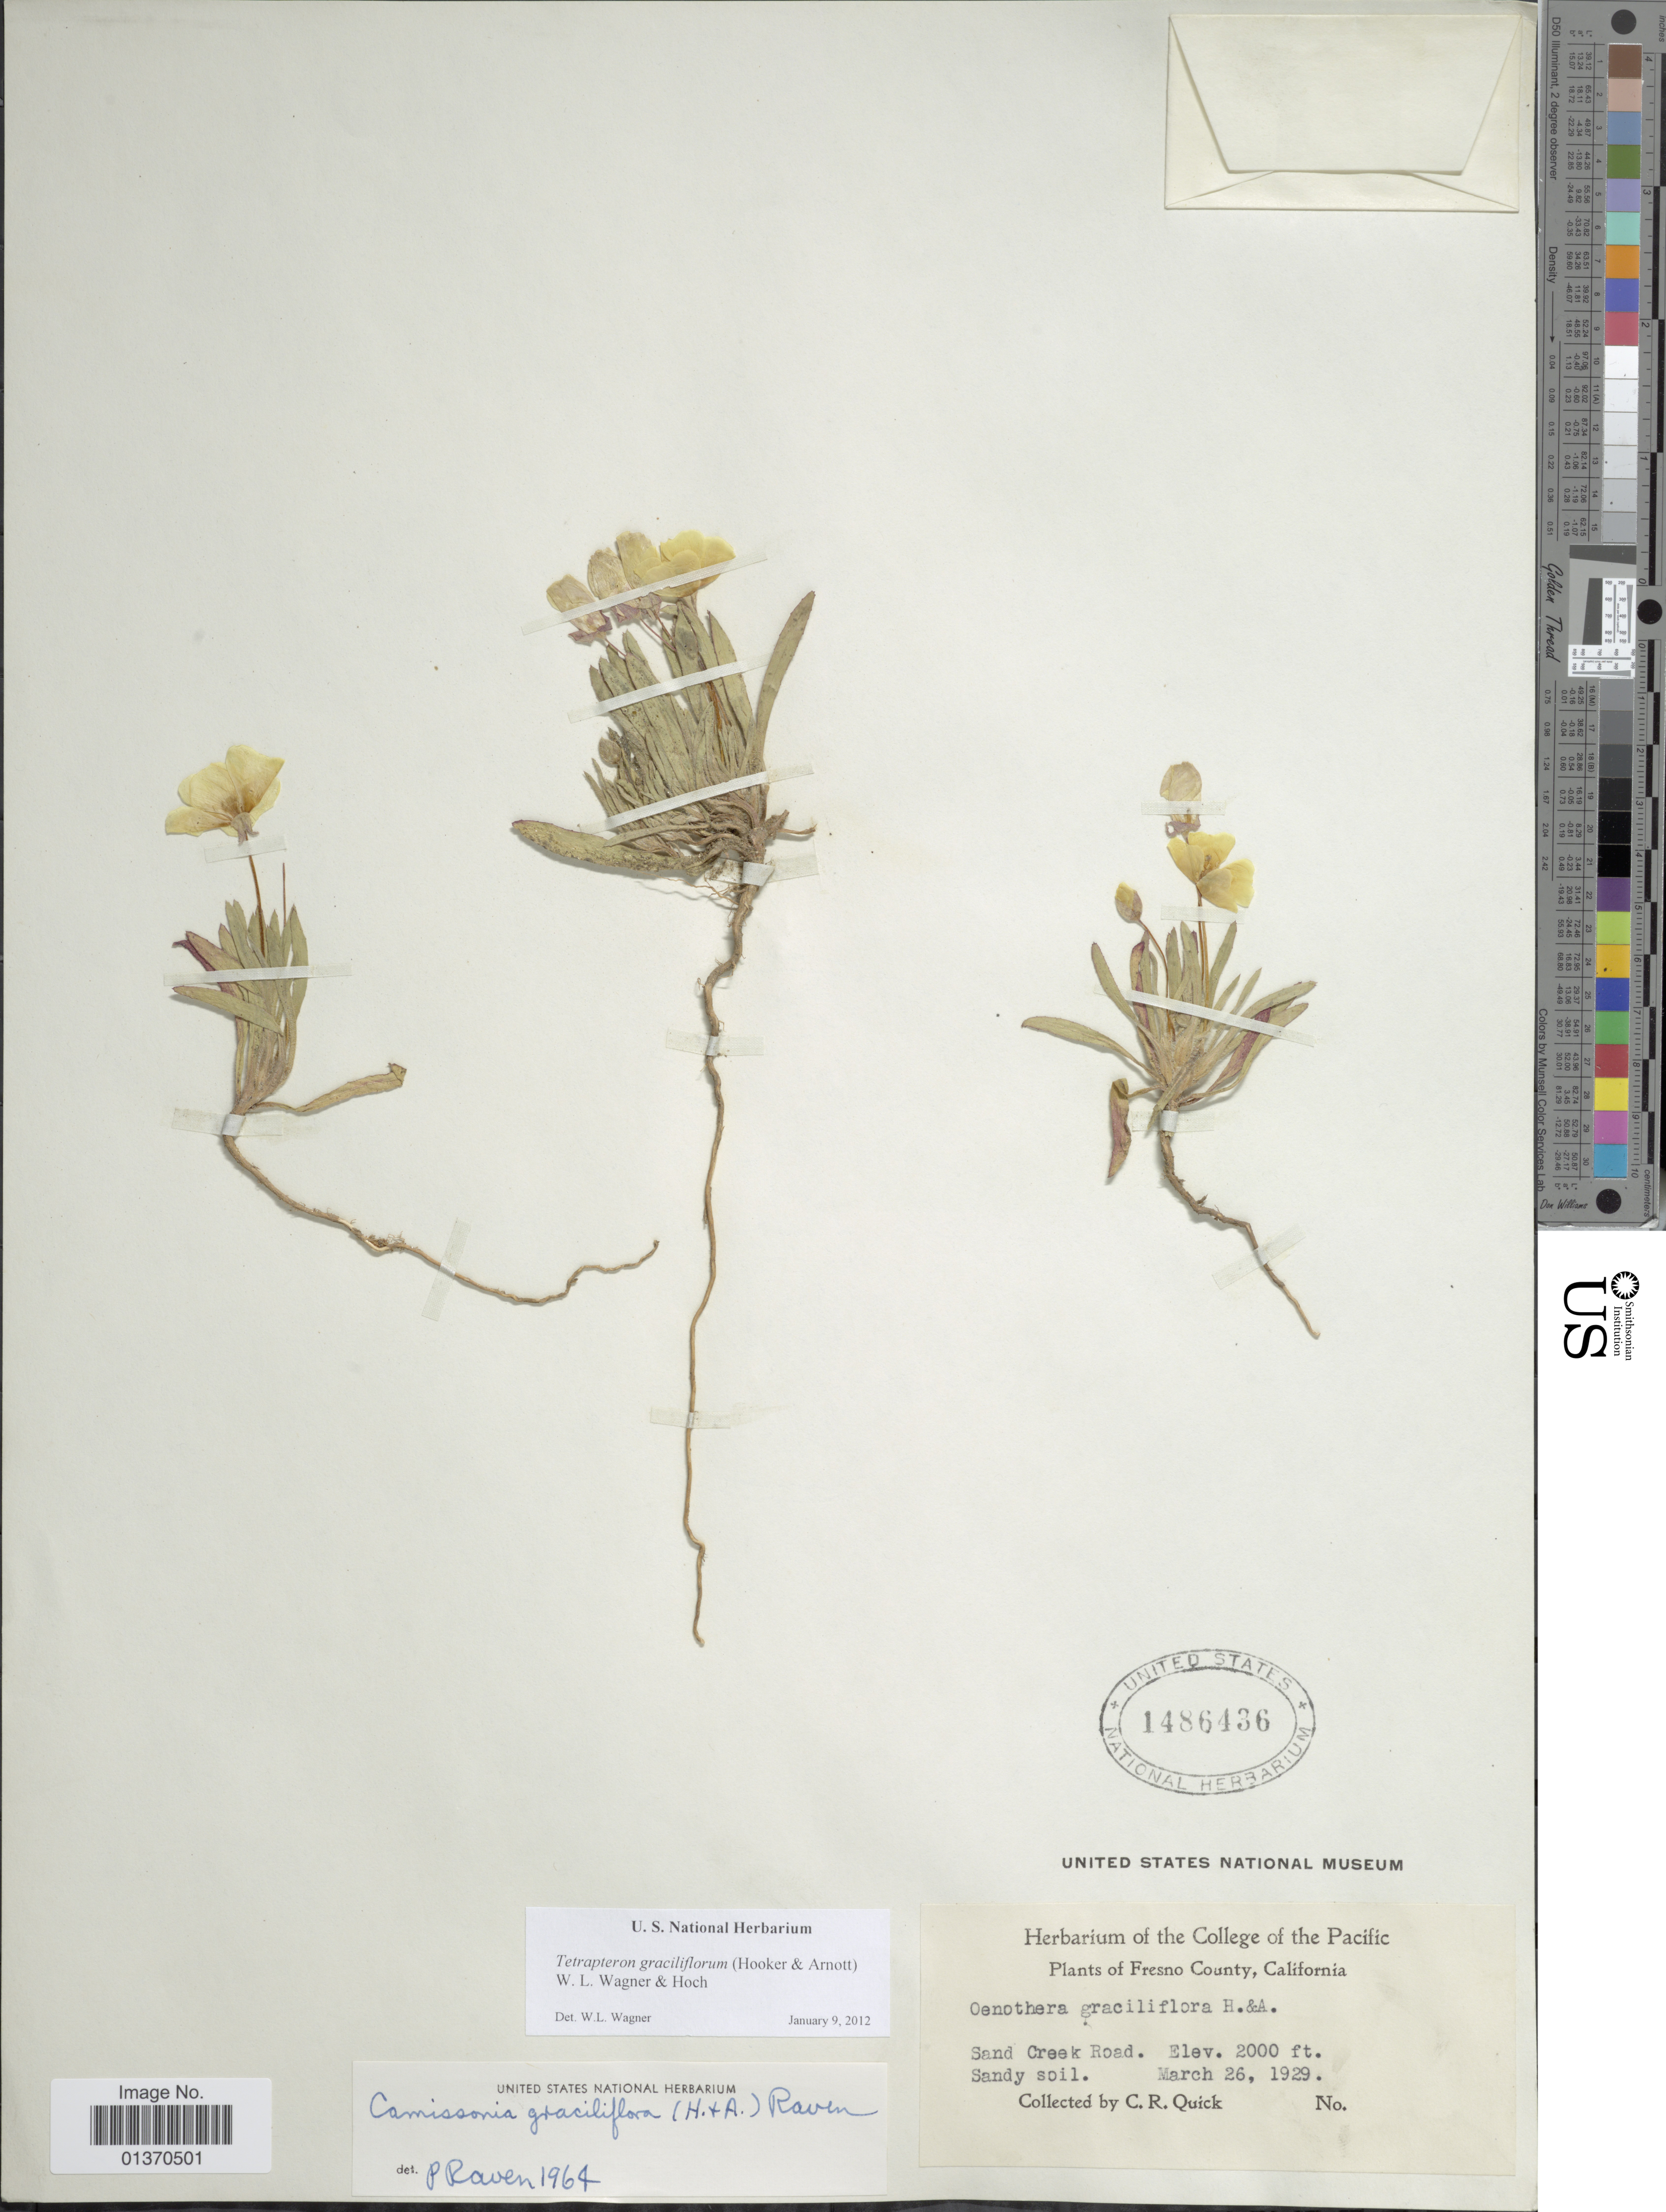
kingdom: Plantae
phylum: Tracheophyta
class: Magnoliopsida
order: Myrtales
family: Onagraceae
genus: Tetrapteron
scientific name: Tetrapteron graciliflorum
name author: (Hook. & Arn.) W.L. Wagner & Hoch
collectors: C. Quick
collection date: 1929-03-26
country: United States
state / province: California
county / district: Fresno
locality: Fresno County, Sand Creek Road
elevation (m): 610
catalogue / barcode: US 1486436